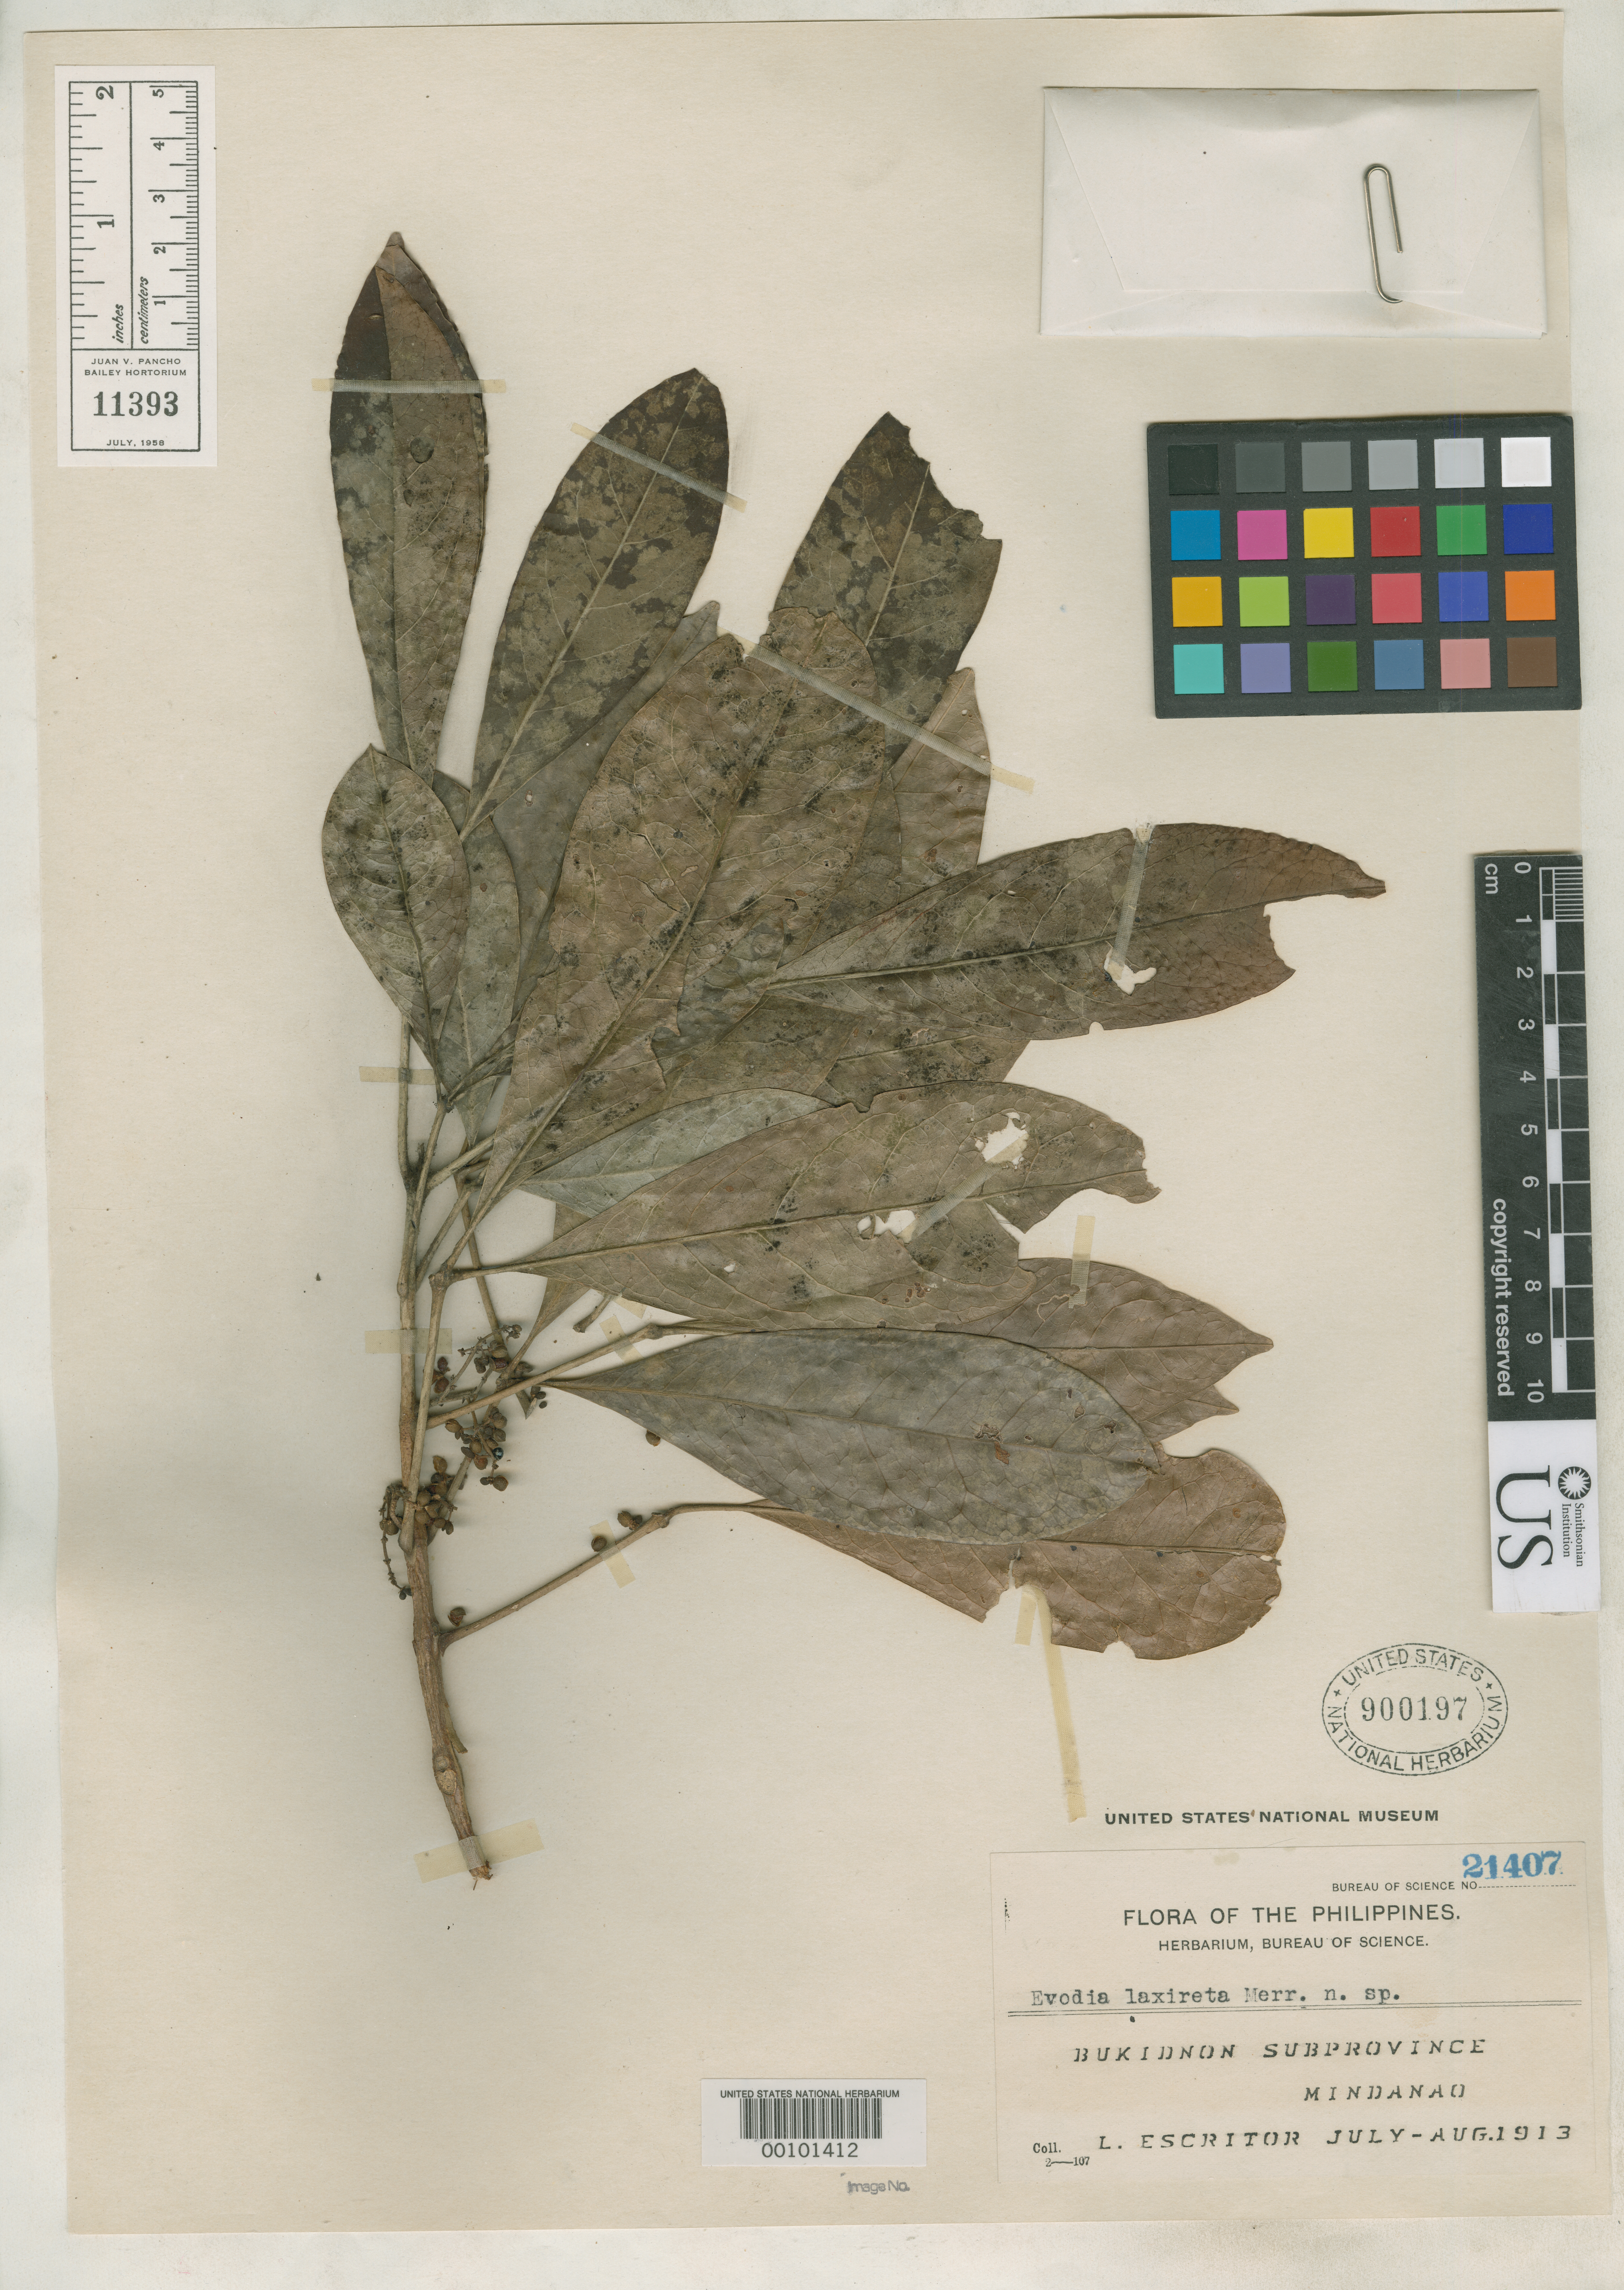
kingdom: Plantae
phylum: Tracheophyta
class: Magnoliopsida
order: Sapindales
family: Rutaceae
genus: Euodia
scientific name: Euodia laxireta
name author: Merr.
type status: Isotype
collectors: L. Escritor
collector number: Bur. Sci. 21407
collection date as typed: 27 Jul 1913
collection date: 1913-07-27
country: Philippines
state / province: Northern Mindanao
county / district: Bukidnon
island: Mindanao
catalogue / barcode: US 900197